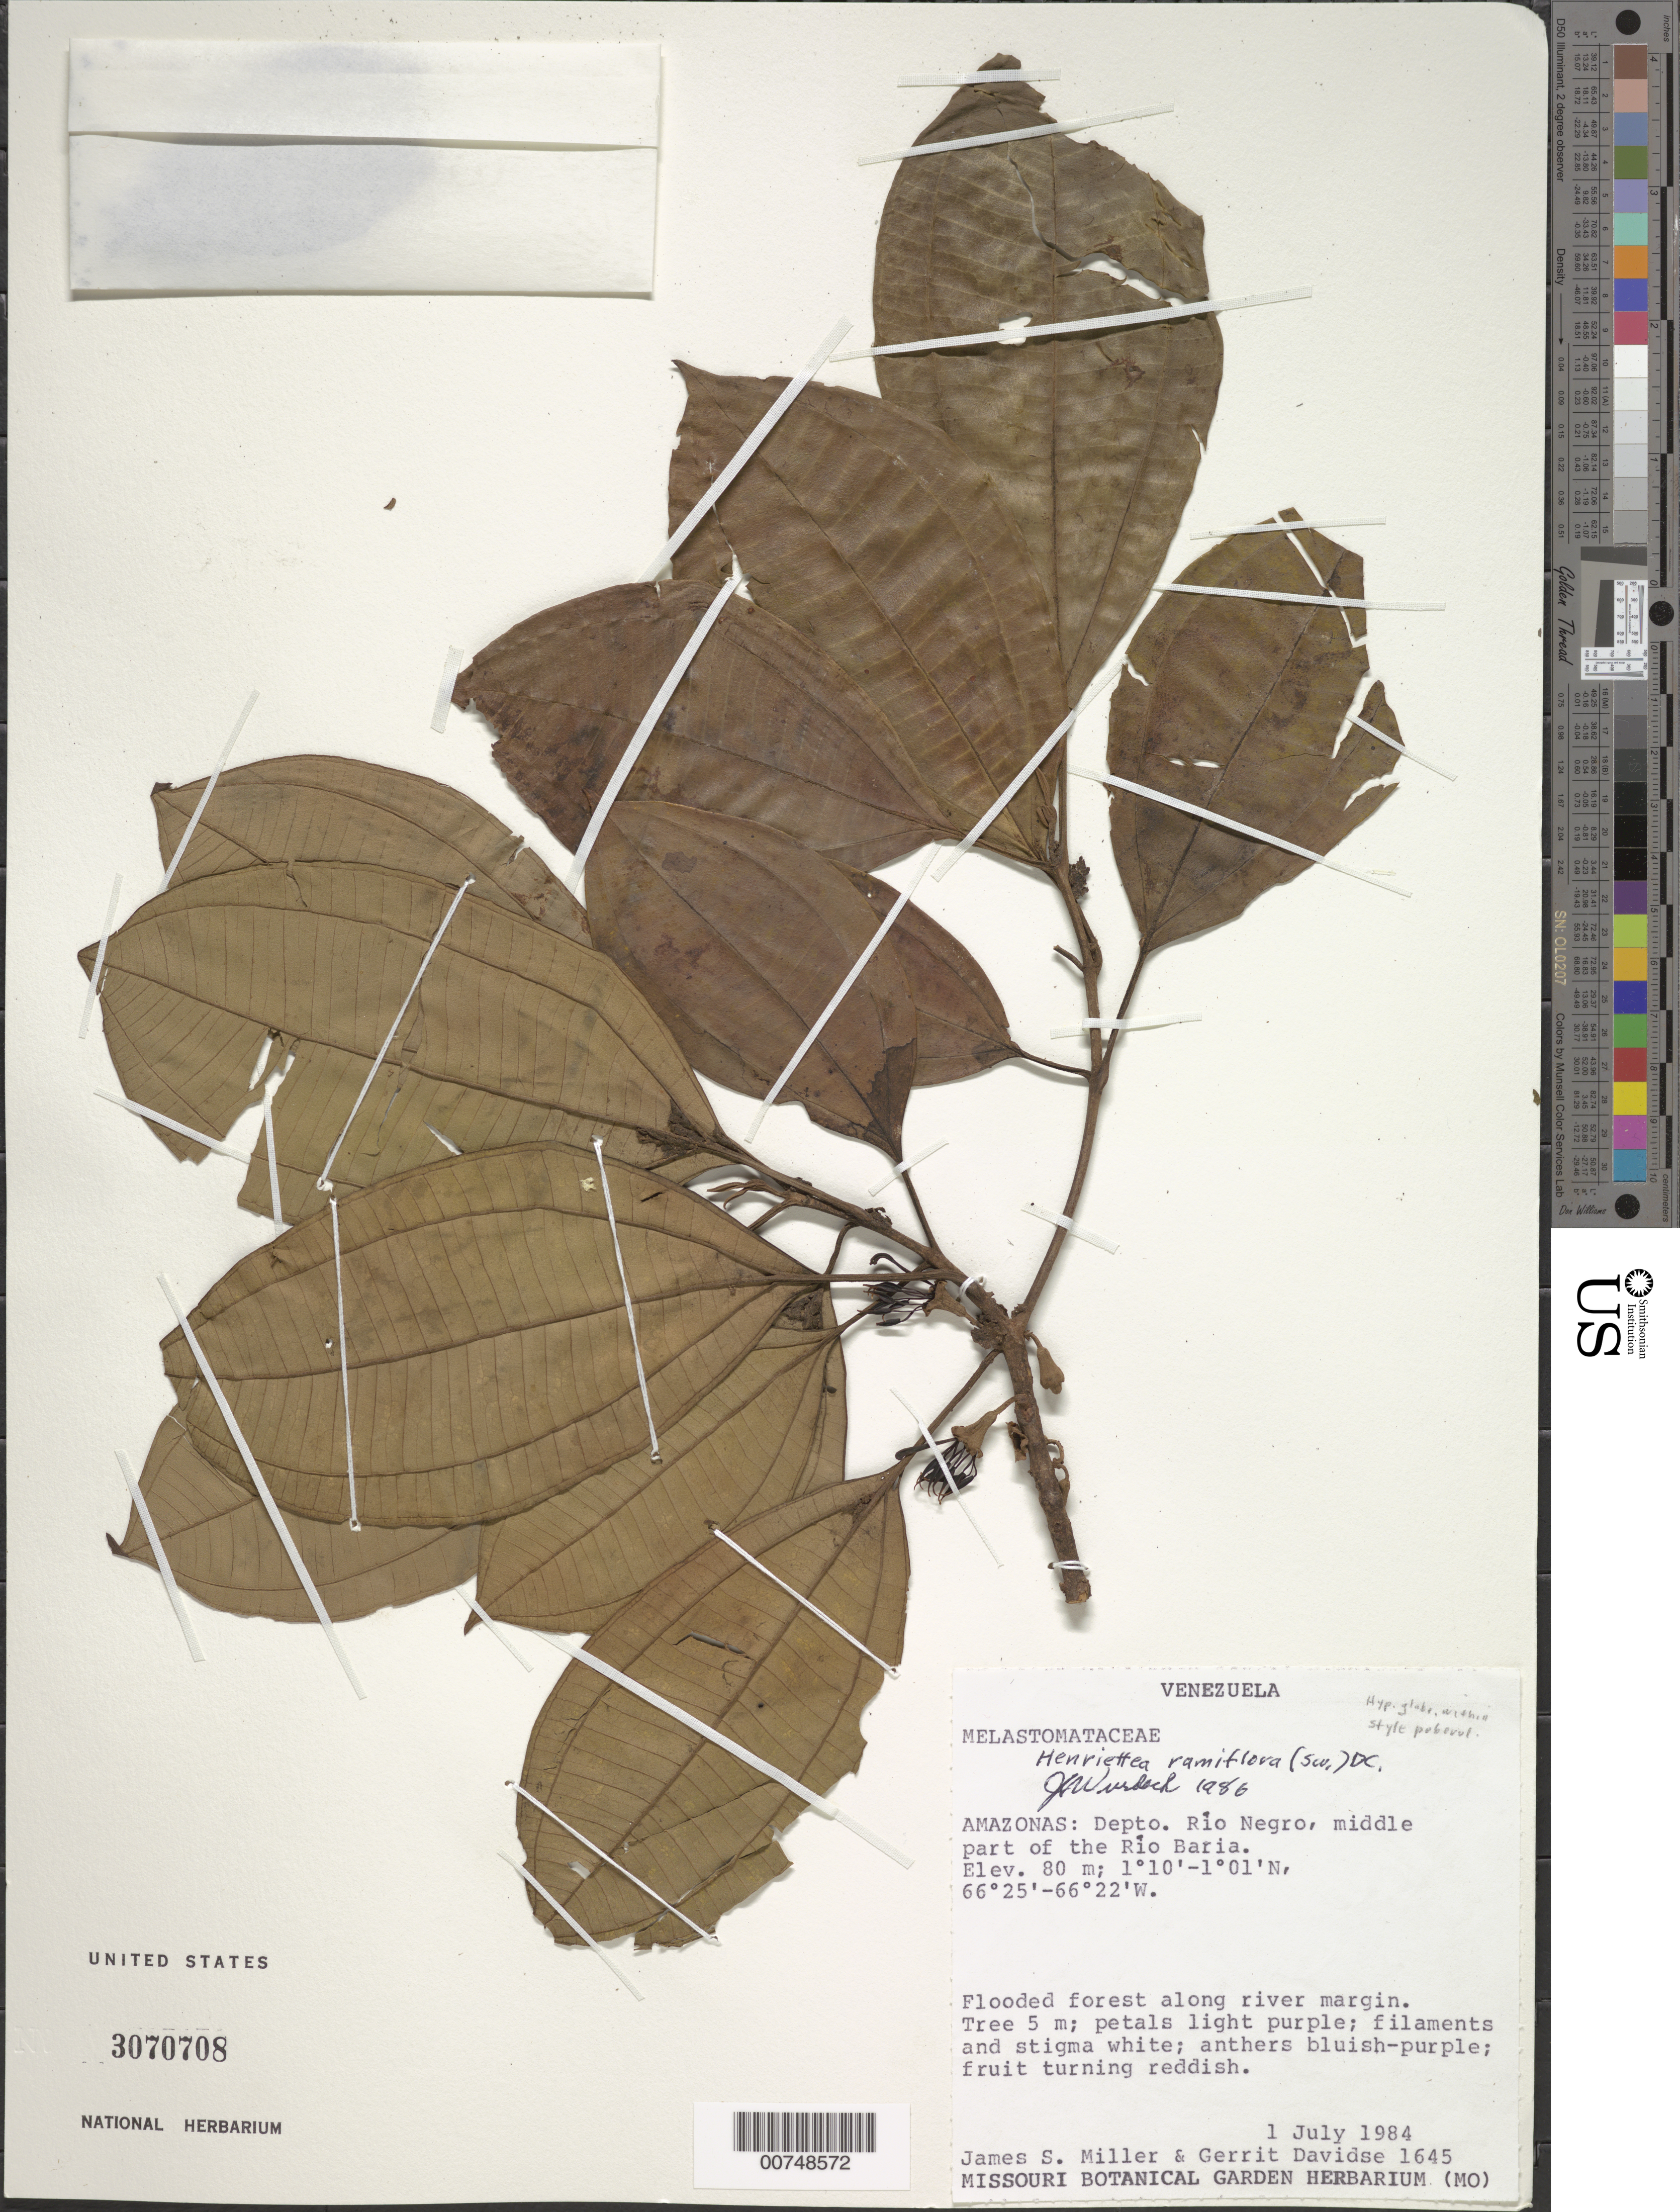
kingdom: Plantae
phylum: Tracheophyta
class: Magnoliopsida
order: Myrtales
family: Melastomataceae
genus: Henriettea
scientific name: Henriettea ramiflora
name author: (Sw.) DC.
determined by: Wurdack, John J., (US), US (UNITED STATES)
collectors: J. S. Miller & G. Davidse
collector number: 1645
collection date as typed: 1-Jul-84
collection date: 1984-07-01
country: Venezuela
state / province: Amazonas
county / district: Río Negro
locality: Río Baria, middle part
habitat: Flooded forest along river margin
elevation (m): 80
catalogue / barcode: US 3070708